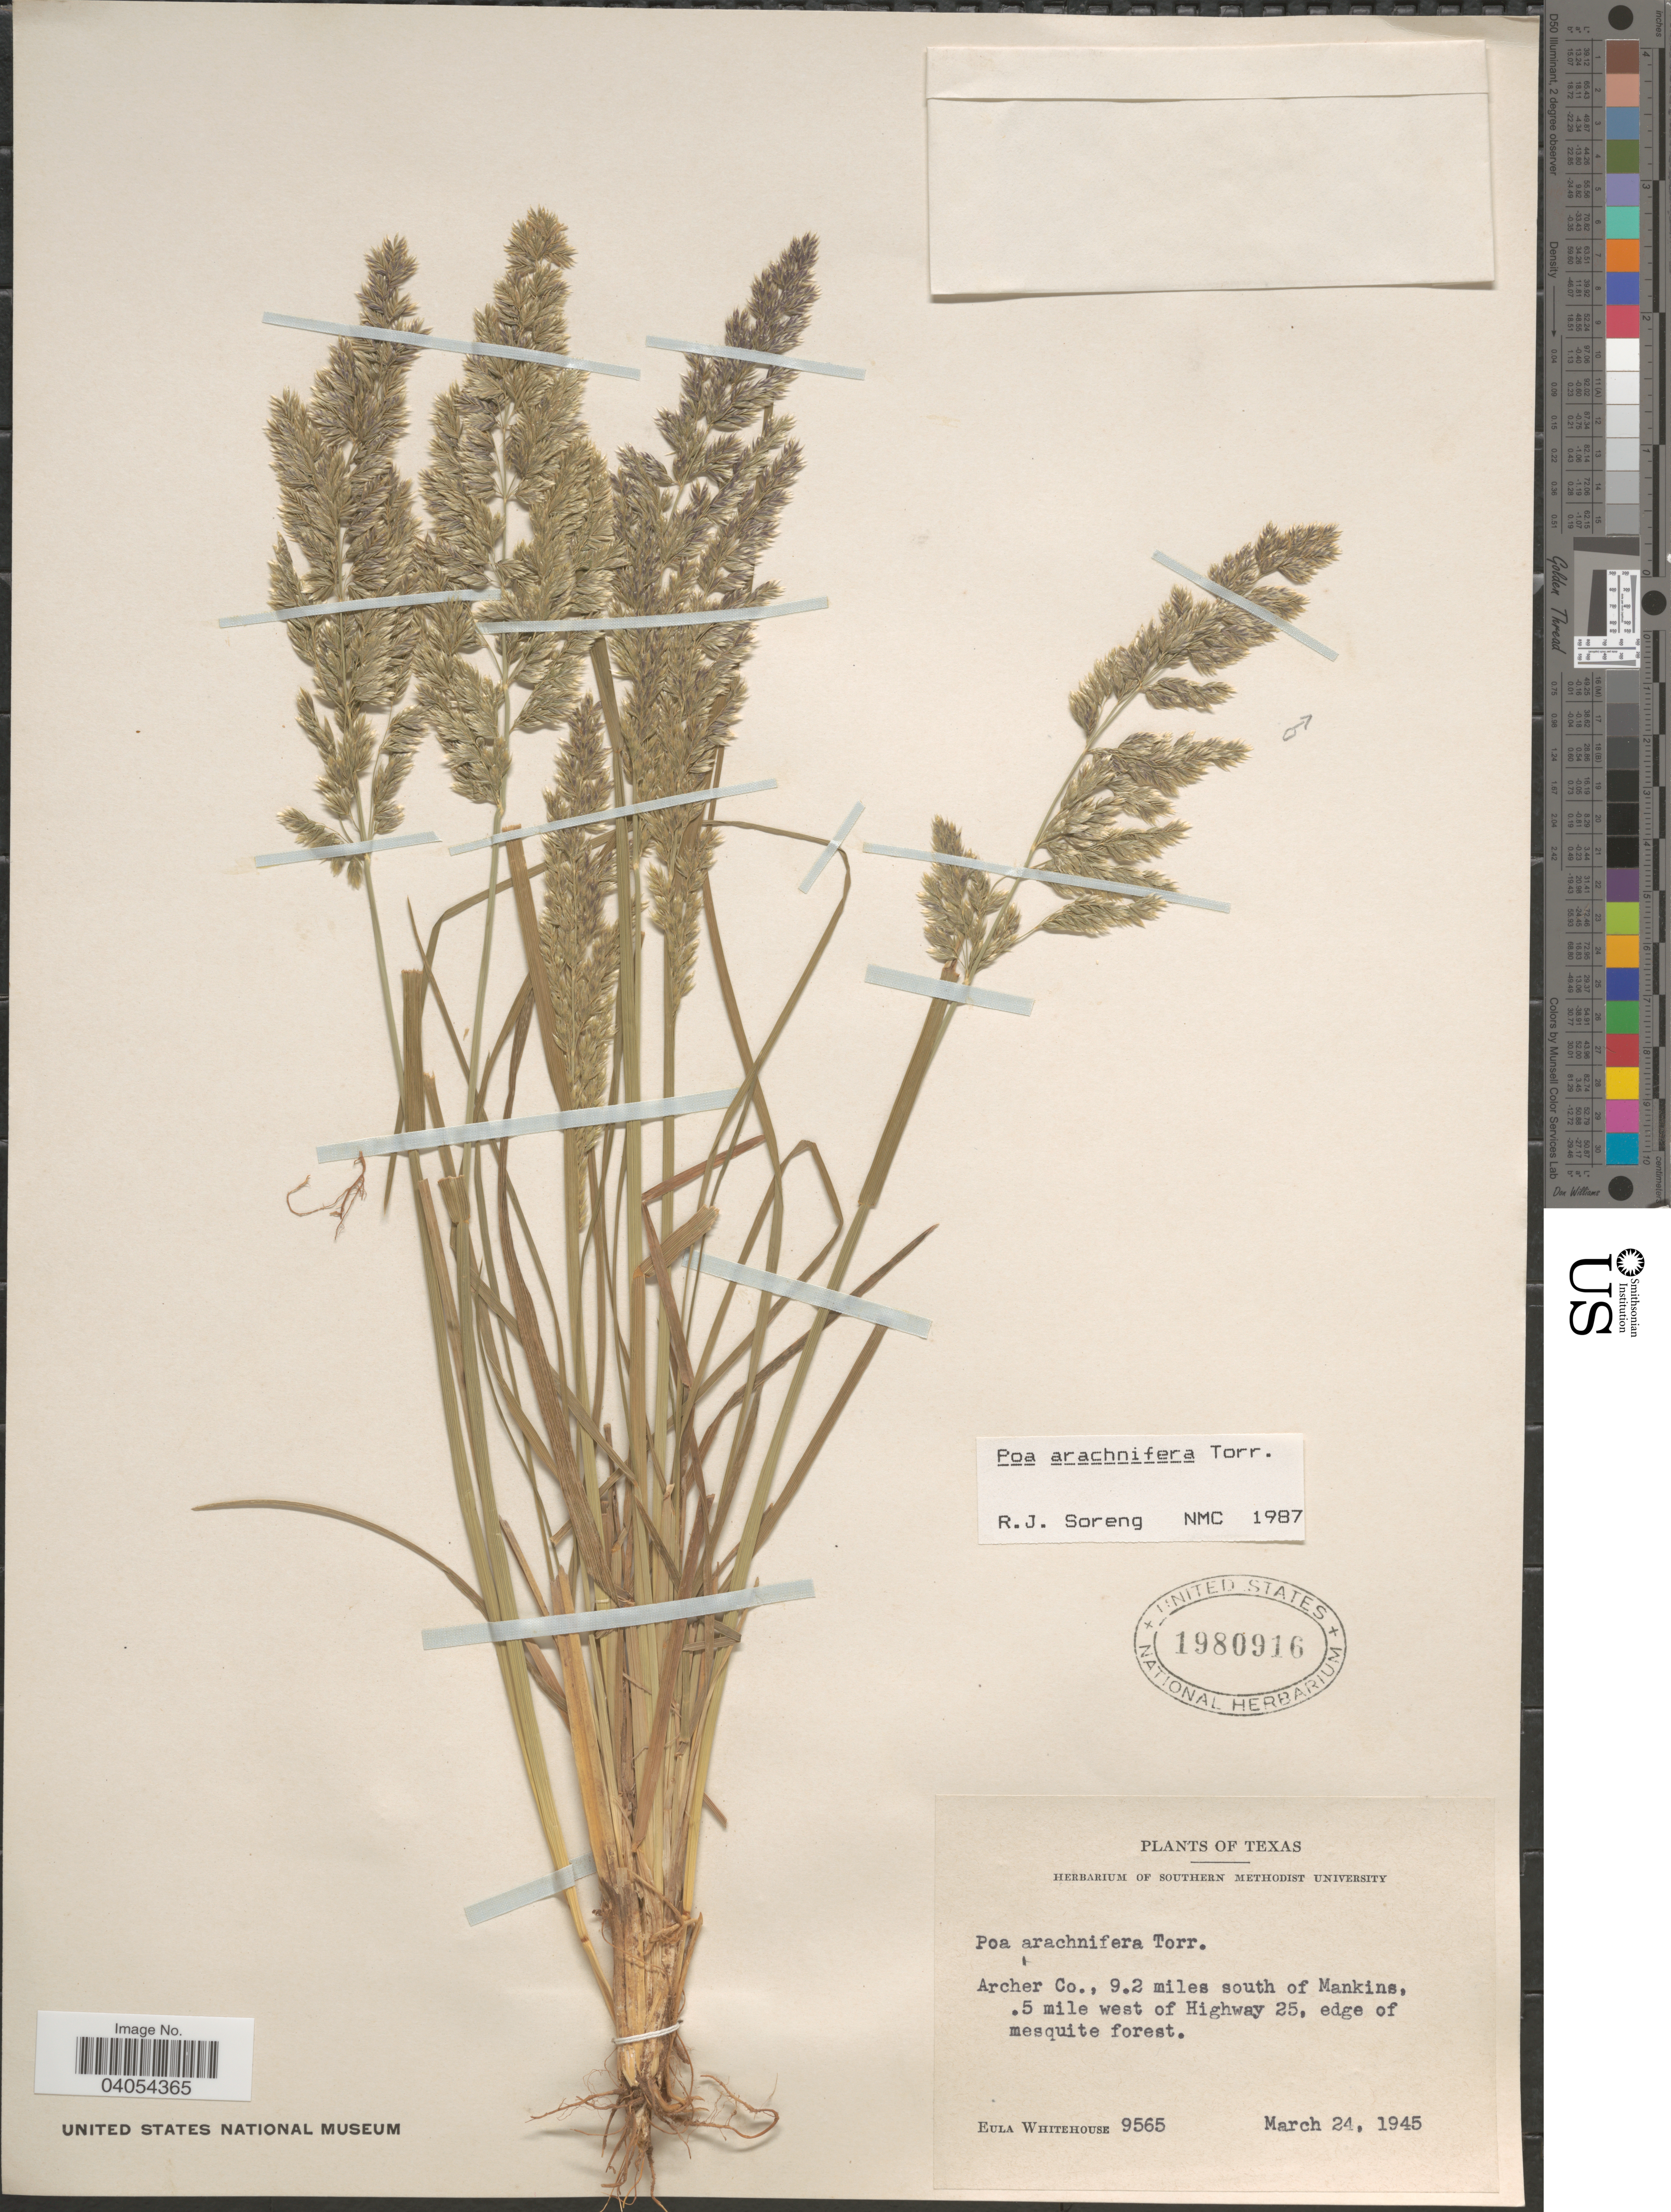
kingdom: Plantae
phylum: Tracheophyta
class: Liliopsida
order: Poales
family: Poaceae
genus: Poa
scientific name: Poa arachnifera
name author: Torr.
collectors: E. Whitehouse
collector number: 9565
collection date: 1945-03-24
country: United States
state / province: Texas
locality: Archer Co., 9.2 miles south of Mankins, .5 miles west of Highway 25.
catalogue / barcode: US 1980916